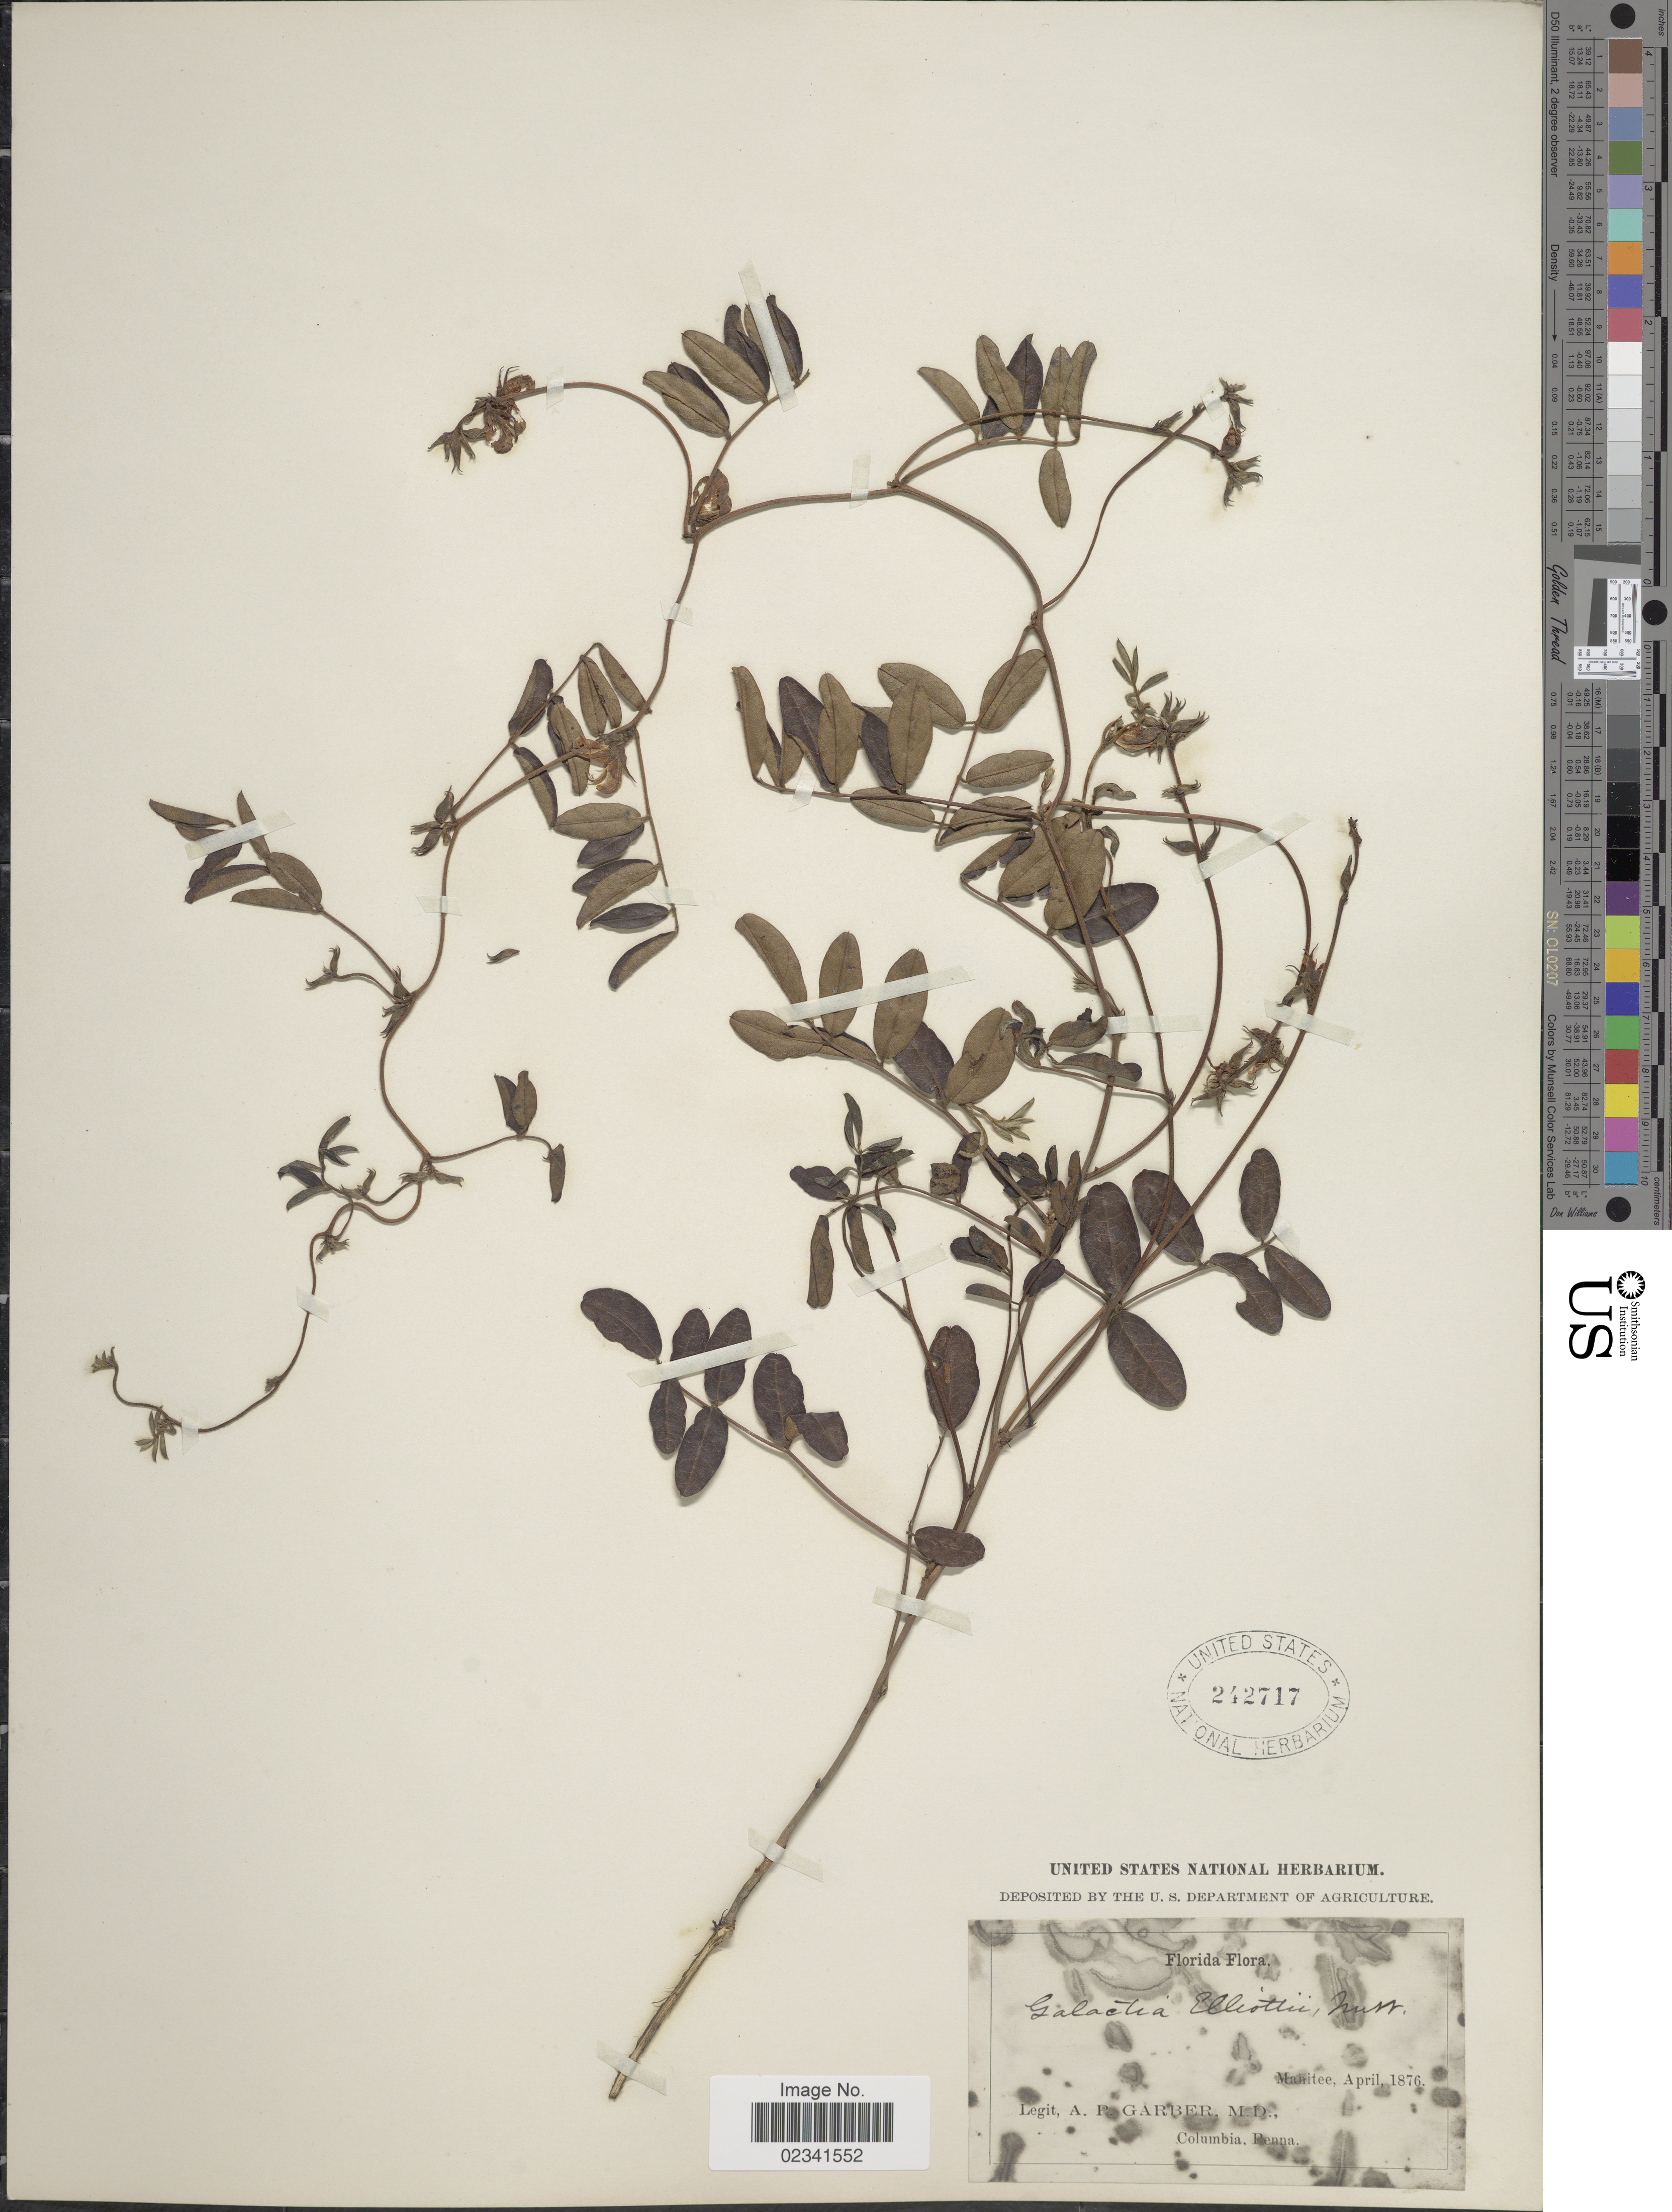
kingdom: Plantae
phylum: Tracheophyta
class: Magnoliopsida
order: Fabales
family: Fabaceae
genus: Galactia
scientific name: Galactia elliottii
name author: Nutt.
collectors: A. P. Garber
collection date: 1876-04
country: United States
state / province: Florida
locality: Manatee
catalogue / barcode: US 242717